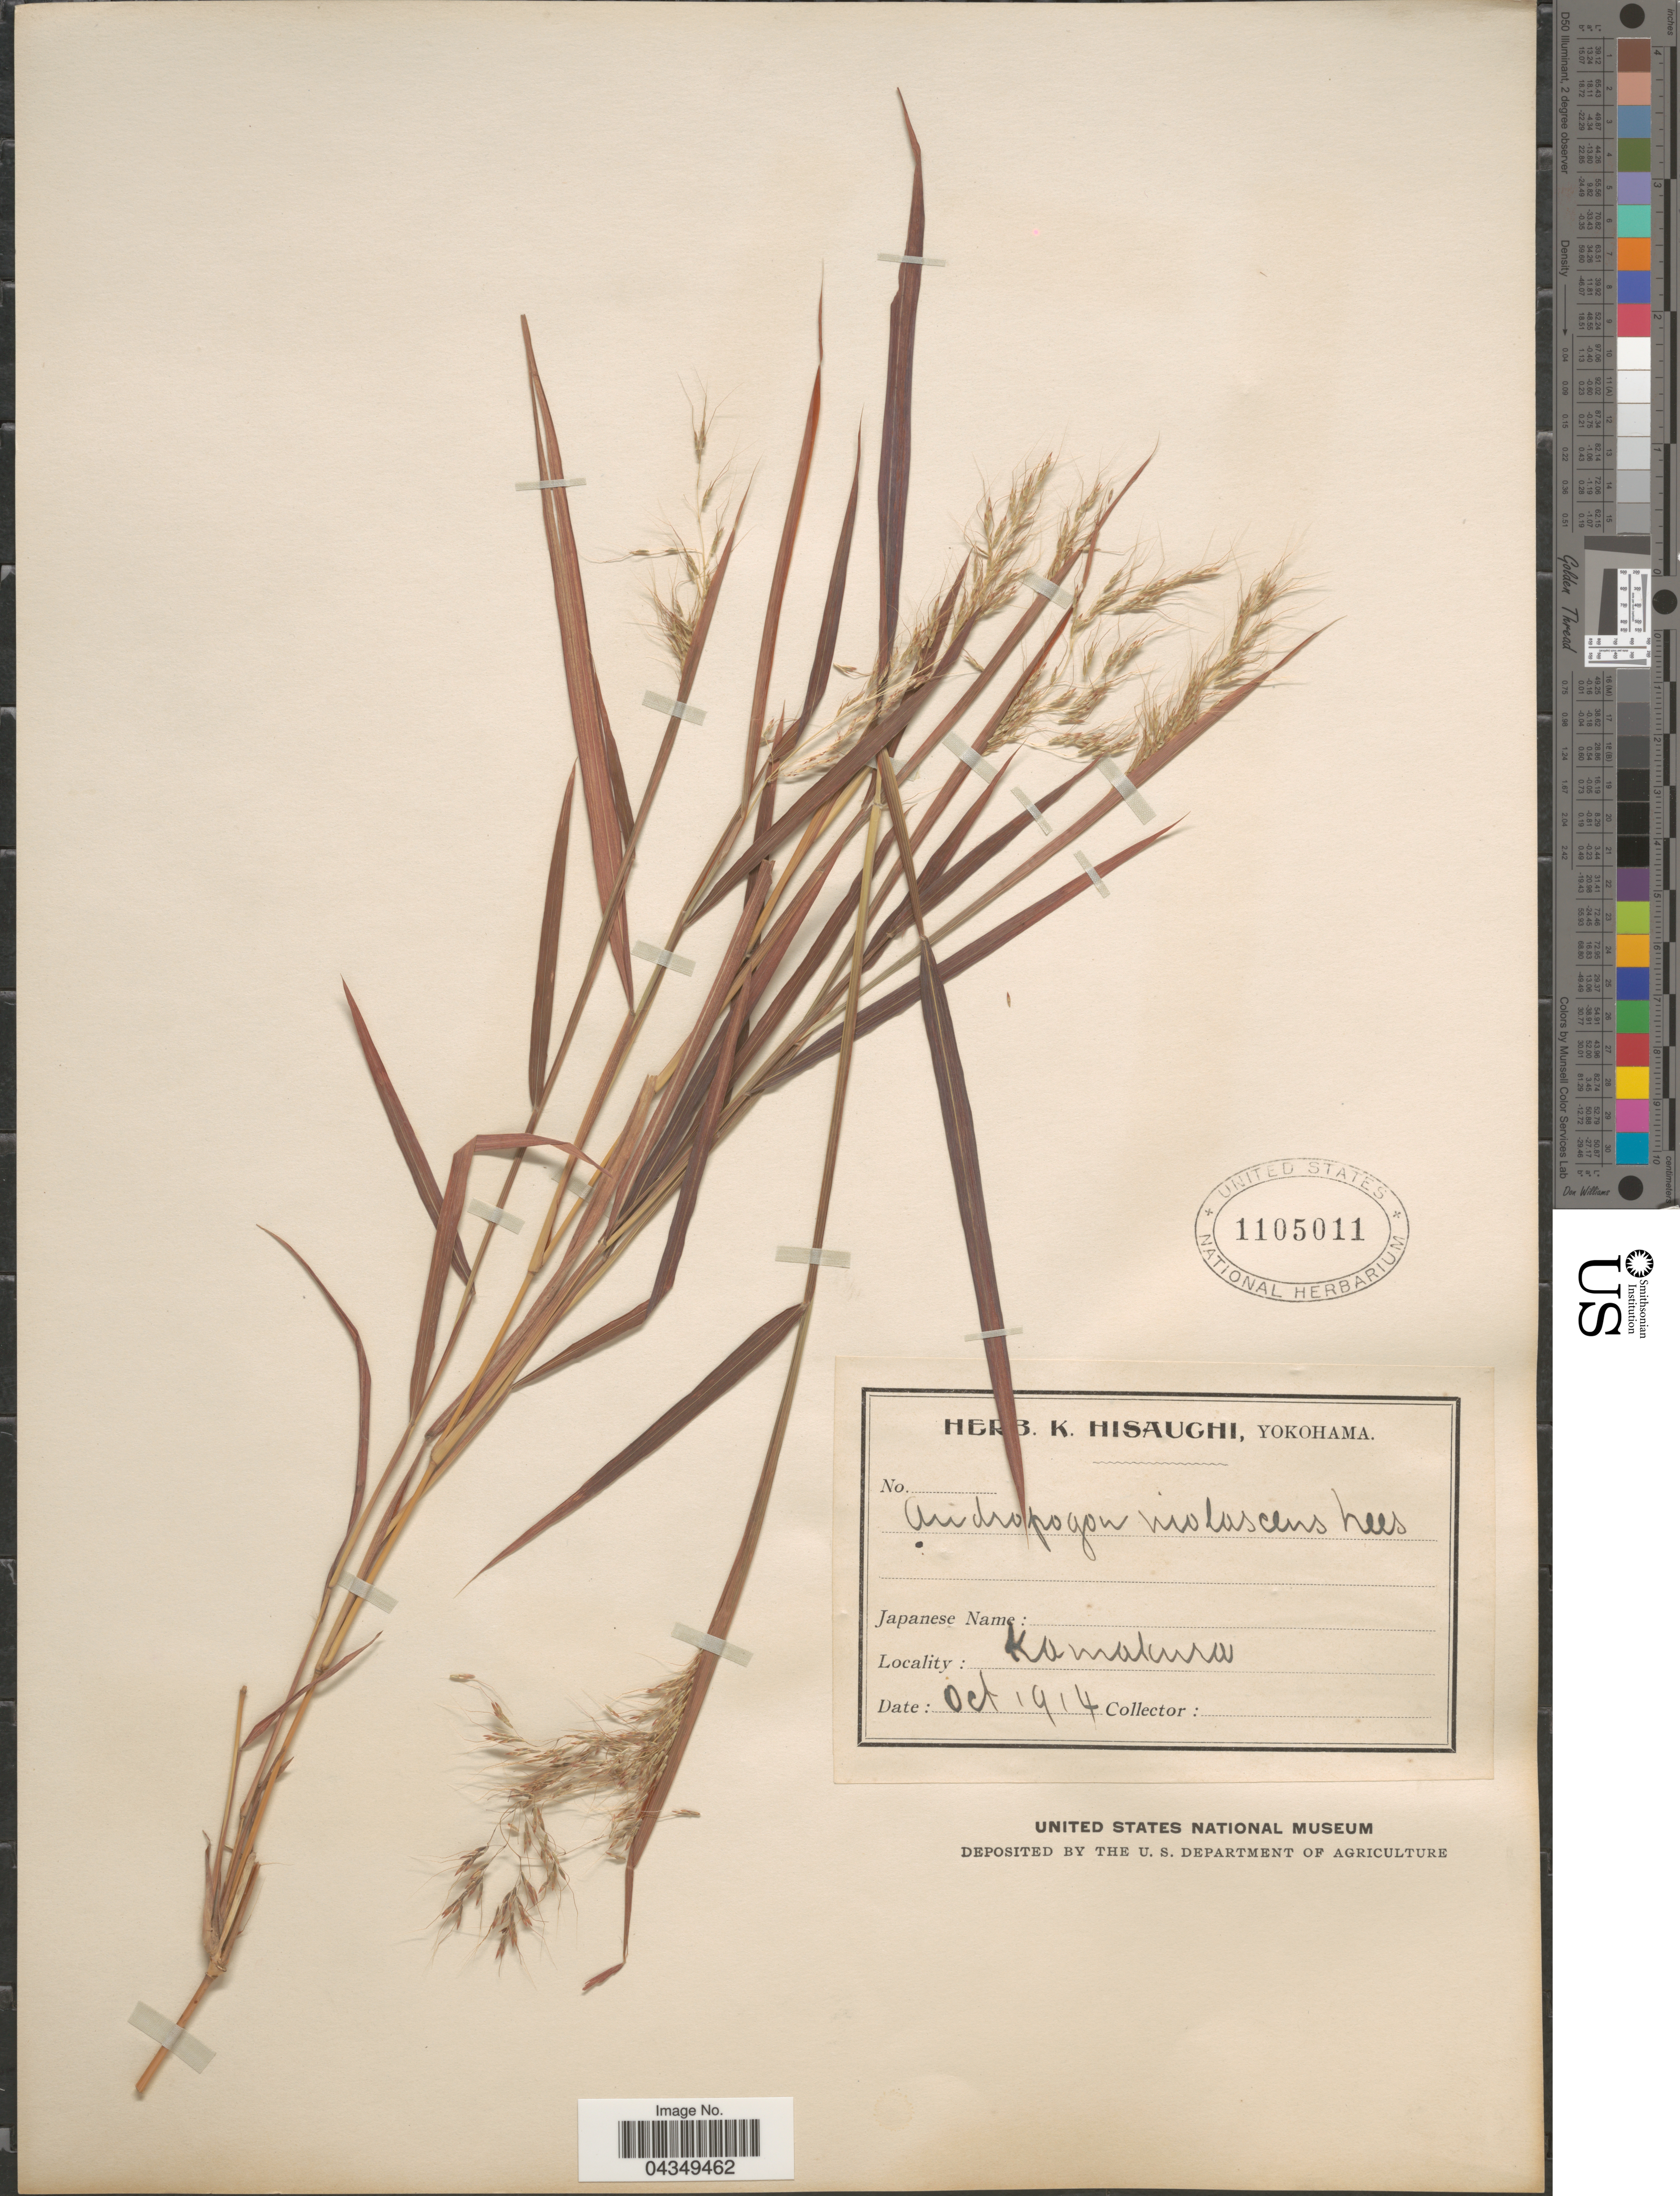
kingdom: Plantae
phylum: Tracheophyta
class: Liliopsida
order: Poales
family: Poaceae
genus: Capillipedium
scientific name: Capillipedium parviflorum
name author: (R. Br.) Stapf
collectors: ex herb. Hisaughi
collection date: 1914-10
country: Japan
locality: Kamakura.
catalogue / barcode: US 1105011